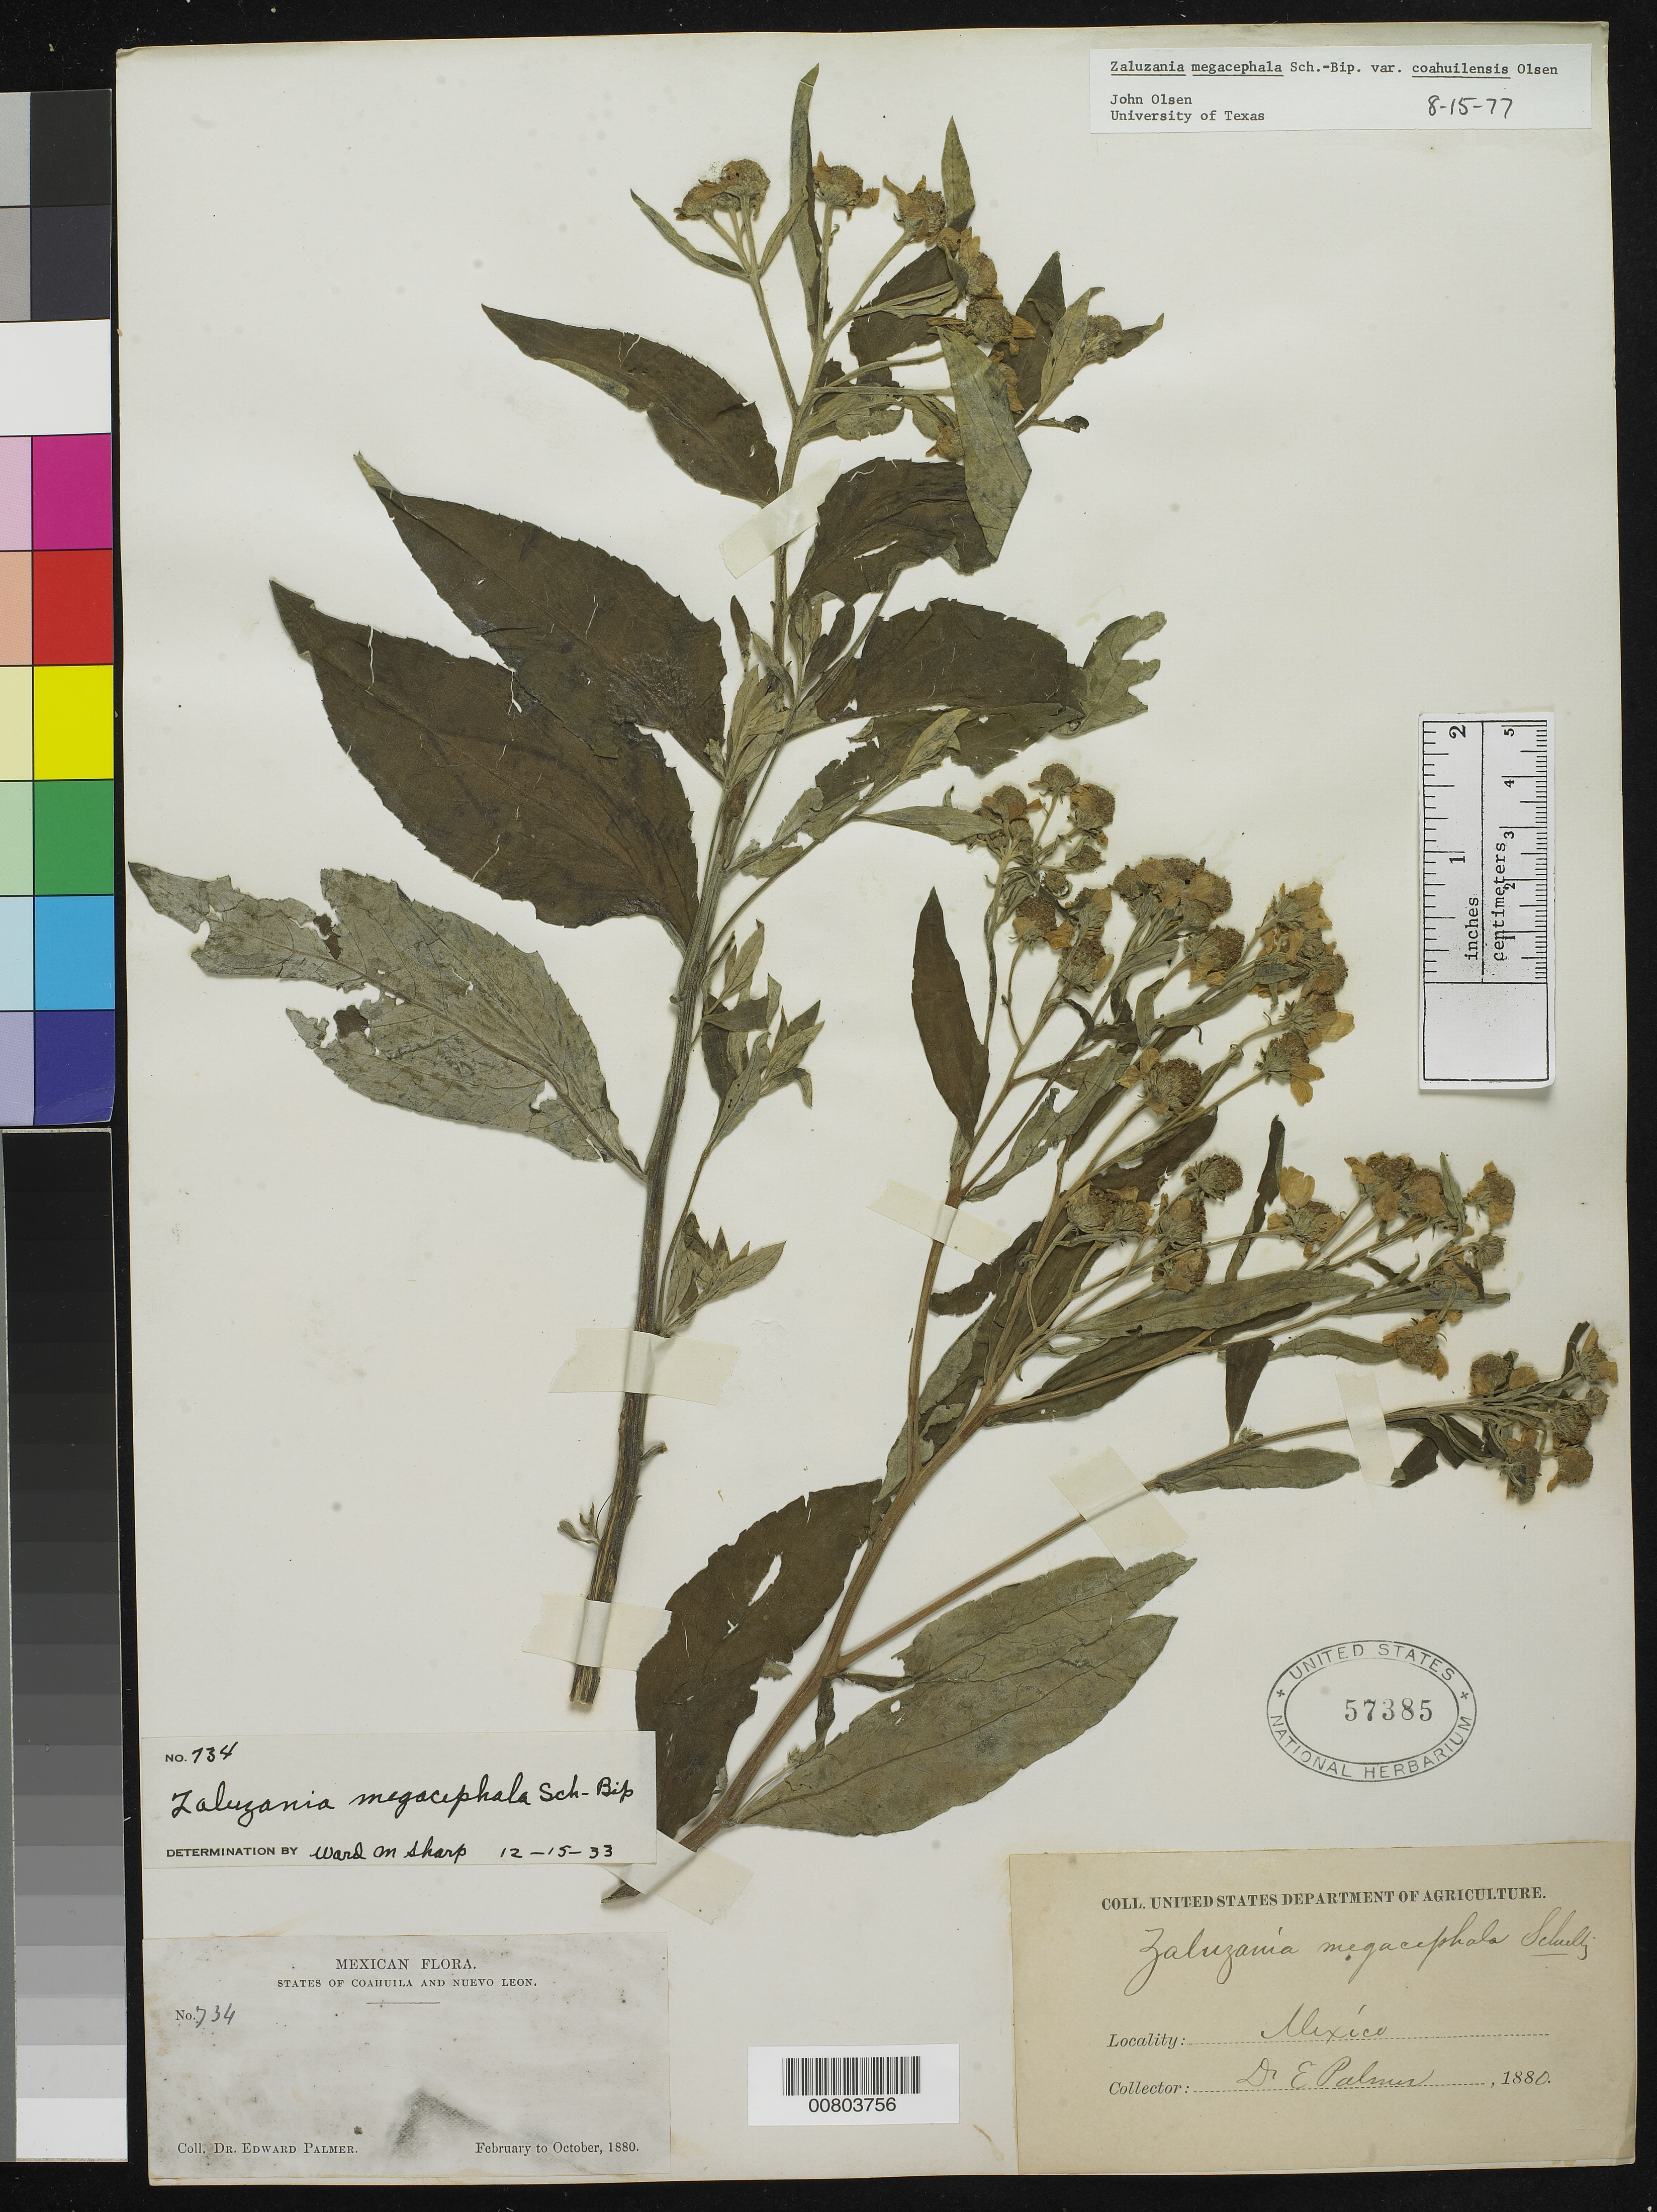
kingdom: Plantae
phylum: Tracheophyta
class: Magnoliopsida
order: Asterales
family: Asteraceae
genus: Zaluzania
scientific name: Zaluzania megacephala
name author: Sch. Bip.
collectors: E. Palmer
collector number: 734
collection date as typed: Feb 1880 to -- Oct 1880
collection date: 1880-02/1880-10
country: Mexico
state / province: Coahuila / Nuevo León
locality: States of Coahuila and Nuevo León.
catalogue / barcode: US 57385